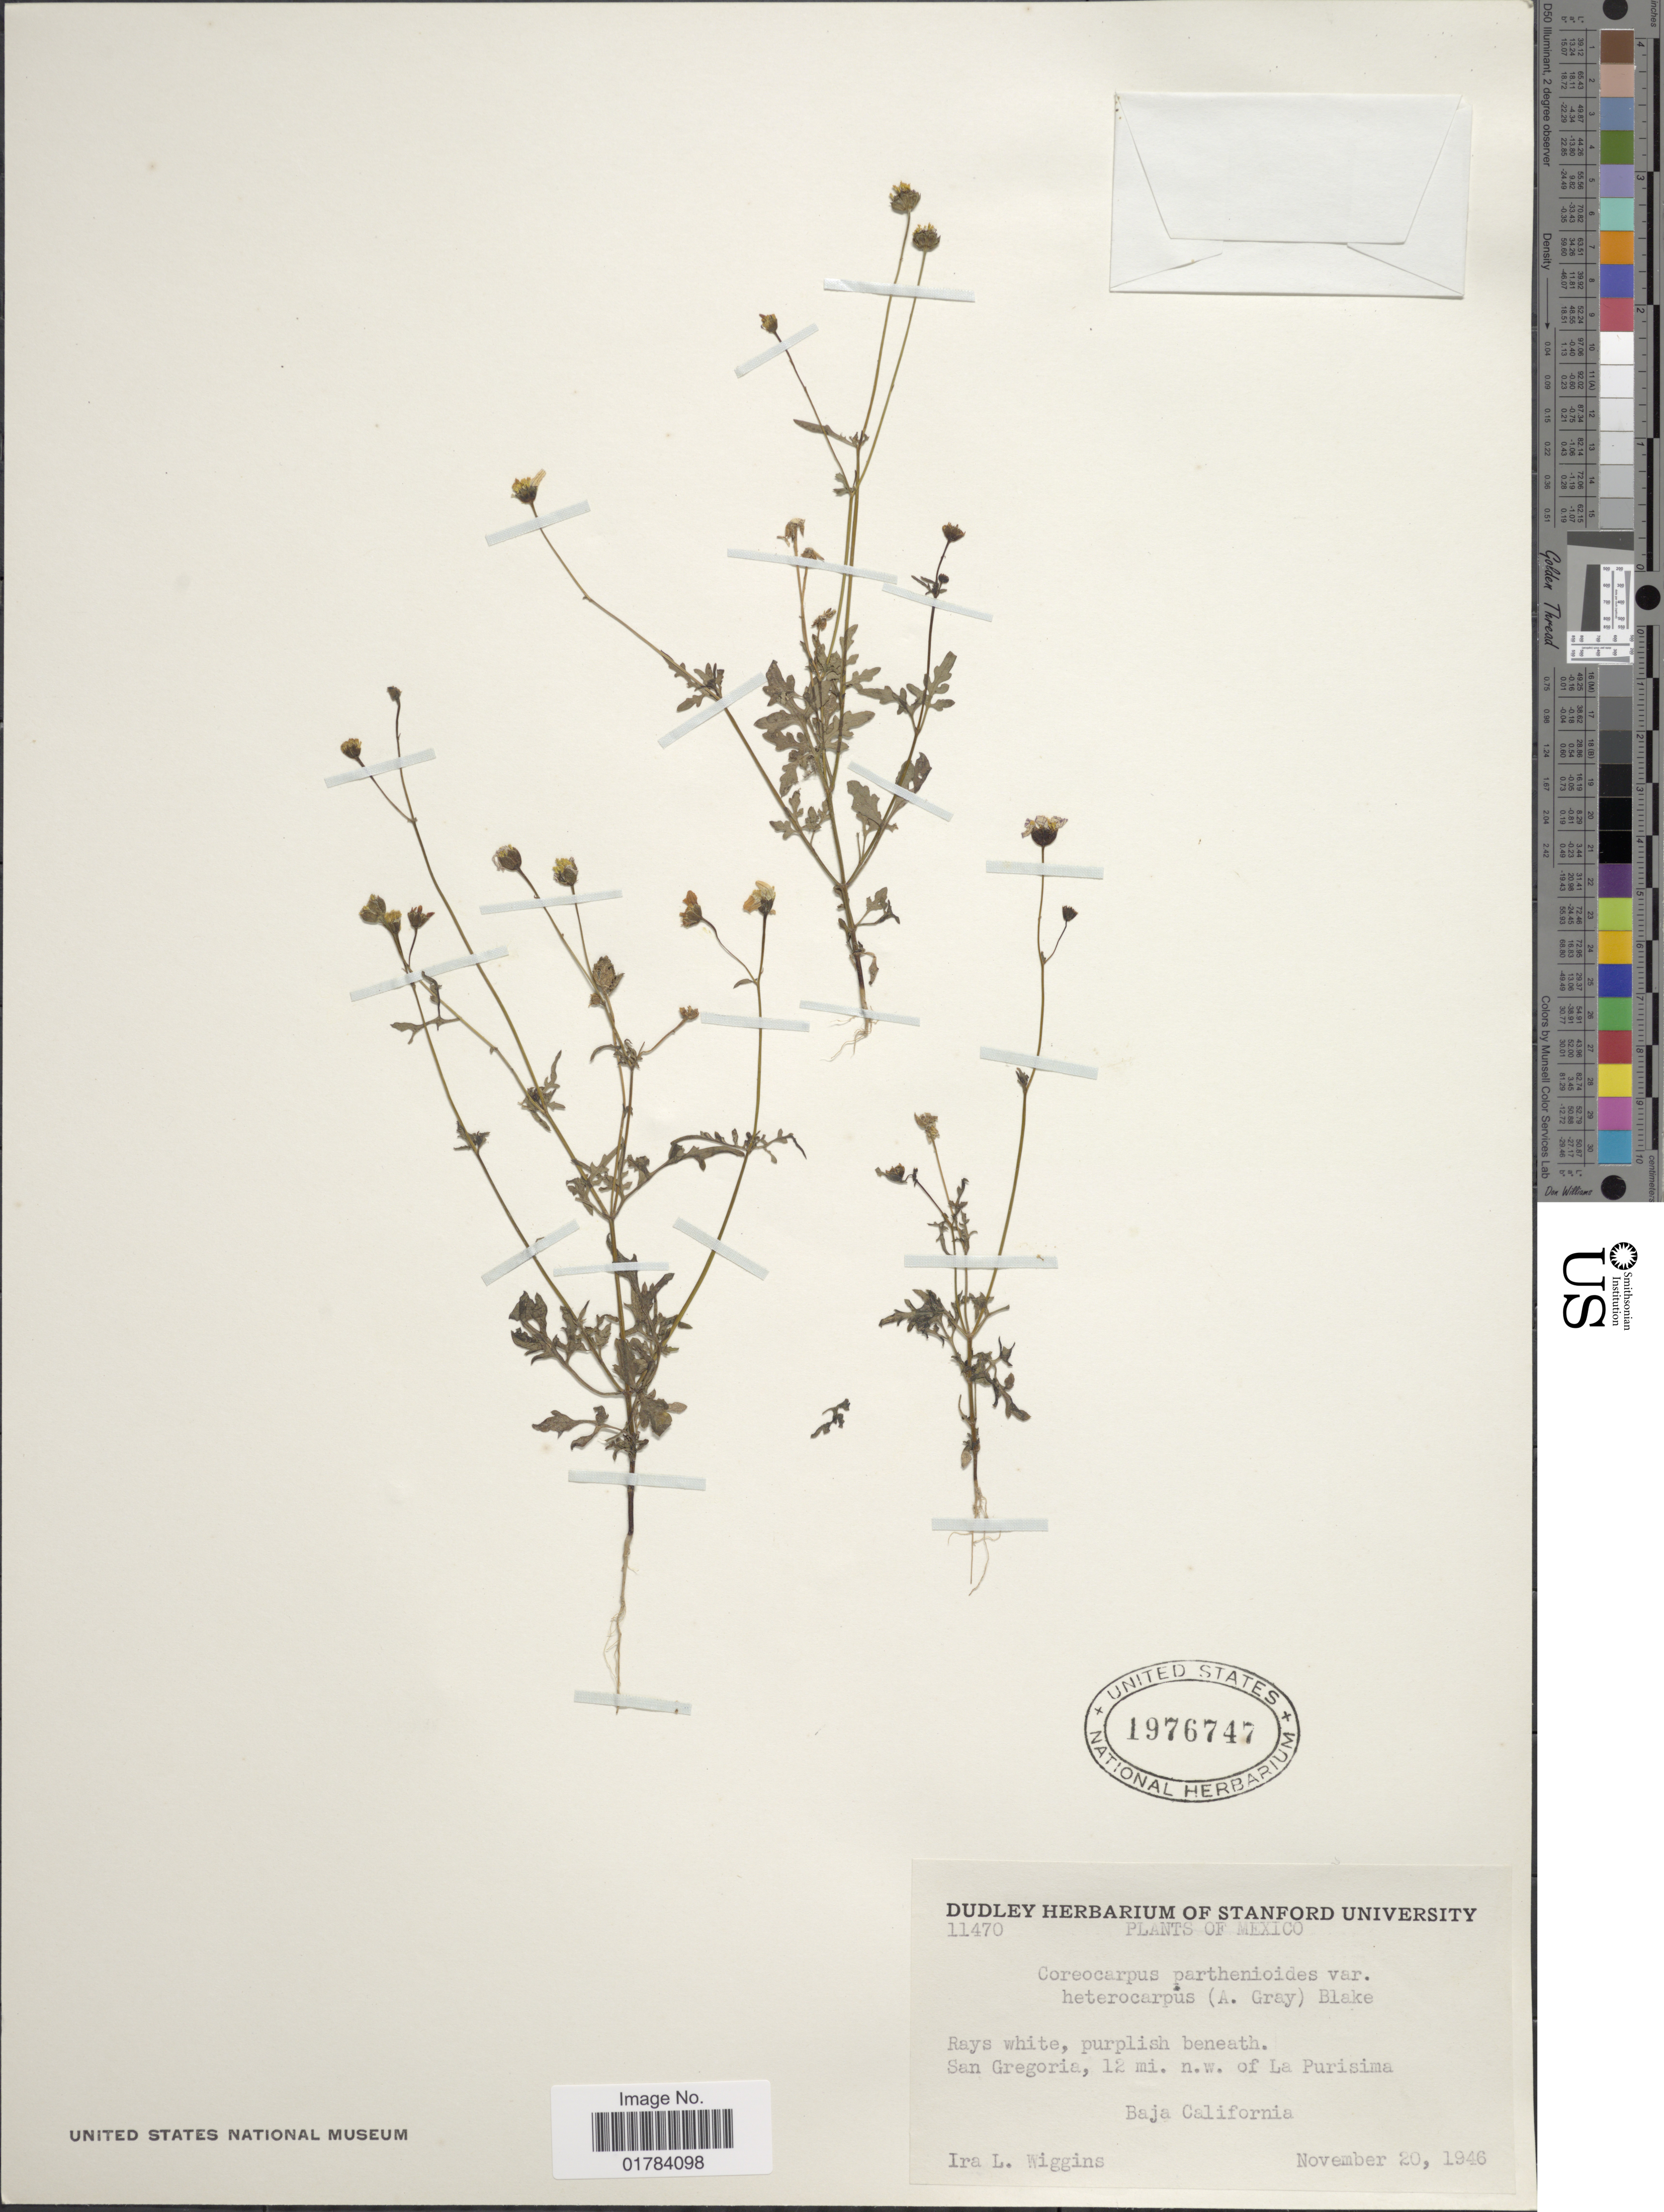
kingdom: Plantae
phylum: Tracheophyta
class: Magnoliopsida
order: Asterales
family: Asteraceae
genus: Coreocarpus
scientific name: Coreocarpus parthenioides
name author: Benth.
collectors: I. L. Wiggins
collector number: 11470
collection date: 1946-11-20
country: Mexico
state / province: Baja California Sur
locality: San Gregoria, 12 mi. n.w. of La Purisima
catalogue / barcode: US 1976747